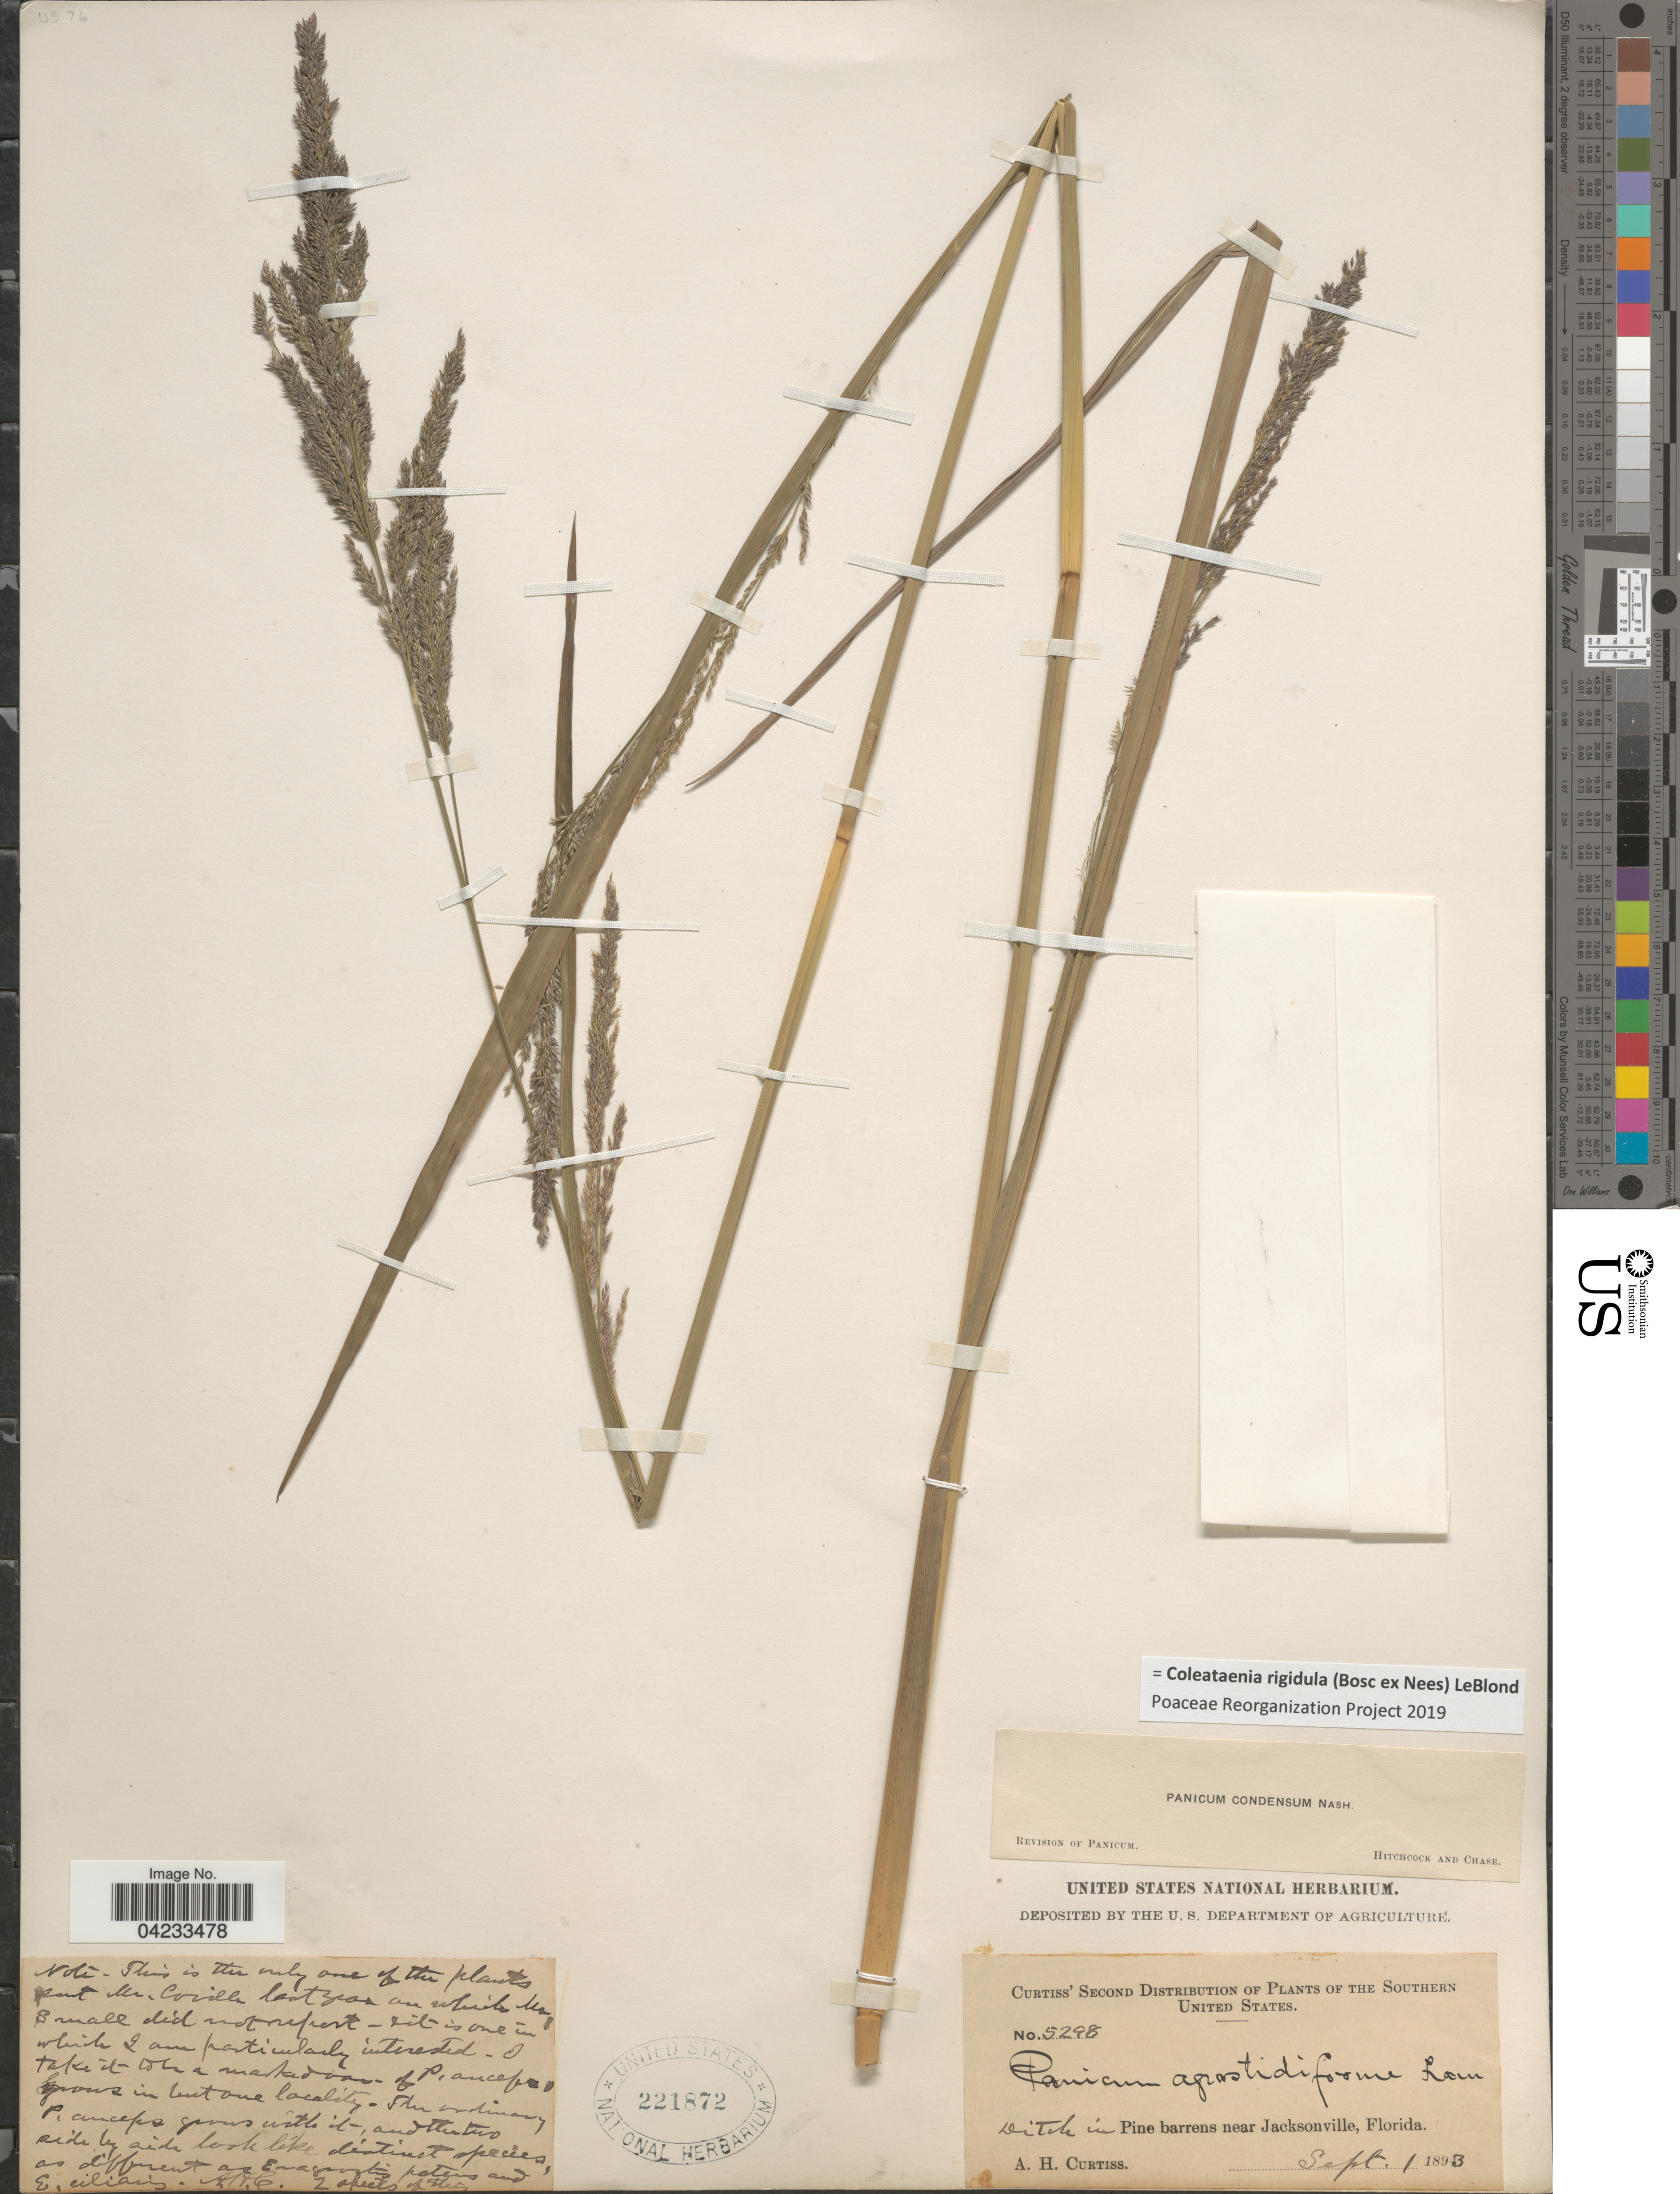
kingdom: Plantae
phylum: Tracheophyta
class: Liliopsida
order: Poales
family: Poaceae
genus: Coleataenia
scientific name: Coleataenia rigidula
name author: (Bosc ex Nees) LeBlond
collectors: A. H. Curtiss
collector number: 5298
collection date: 1893-09-01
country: United States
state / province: Florida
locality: The Southern United States. Ditch in Pine barrens near Jacksonville.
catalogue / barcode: US 221872